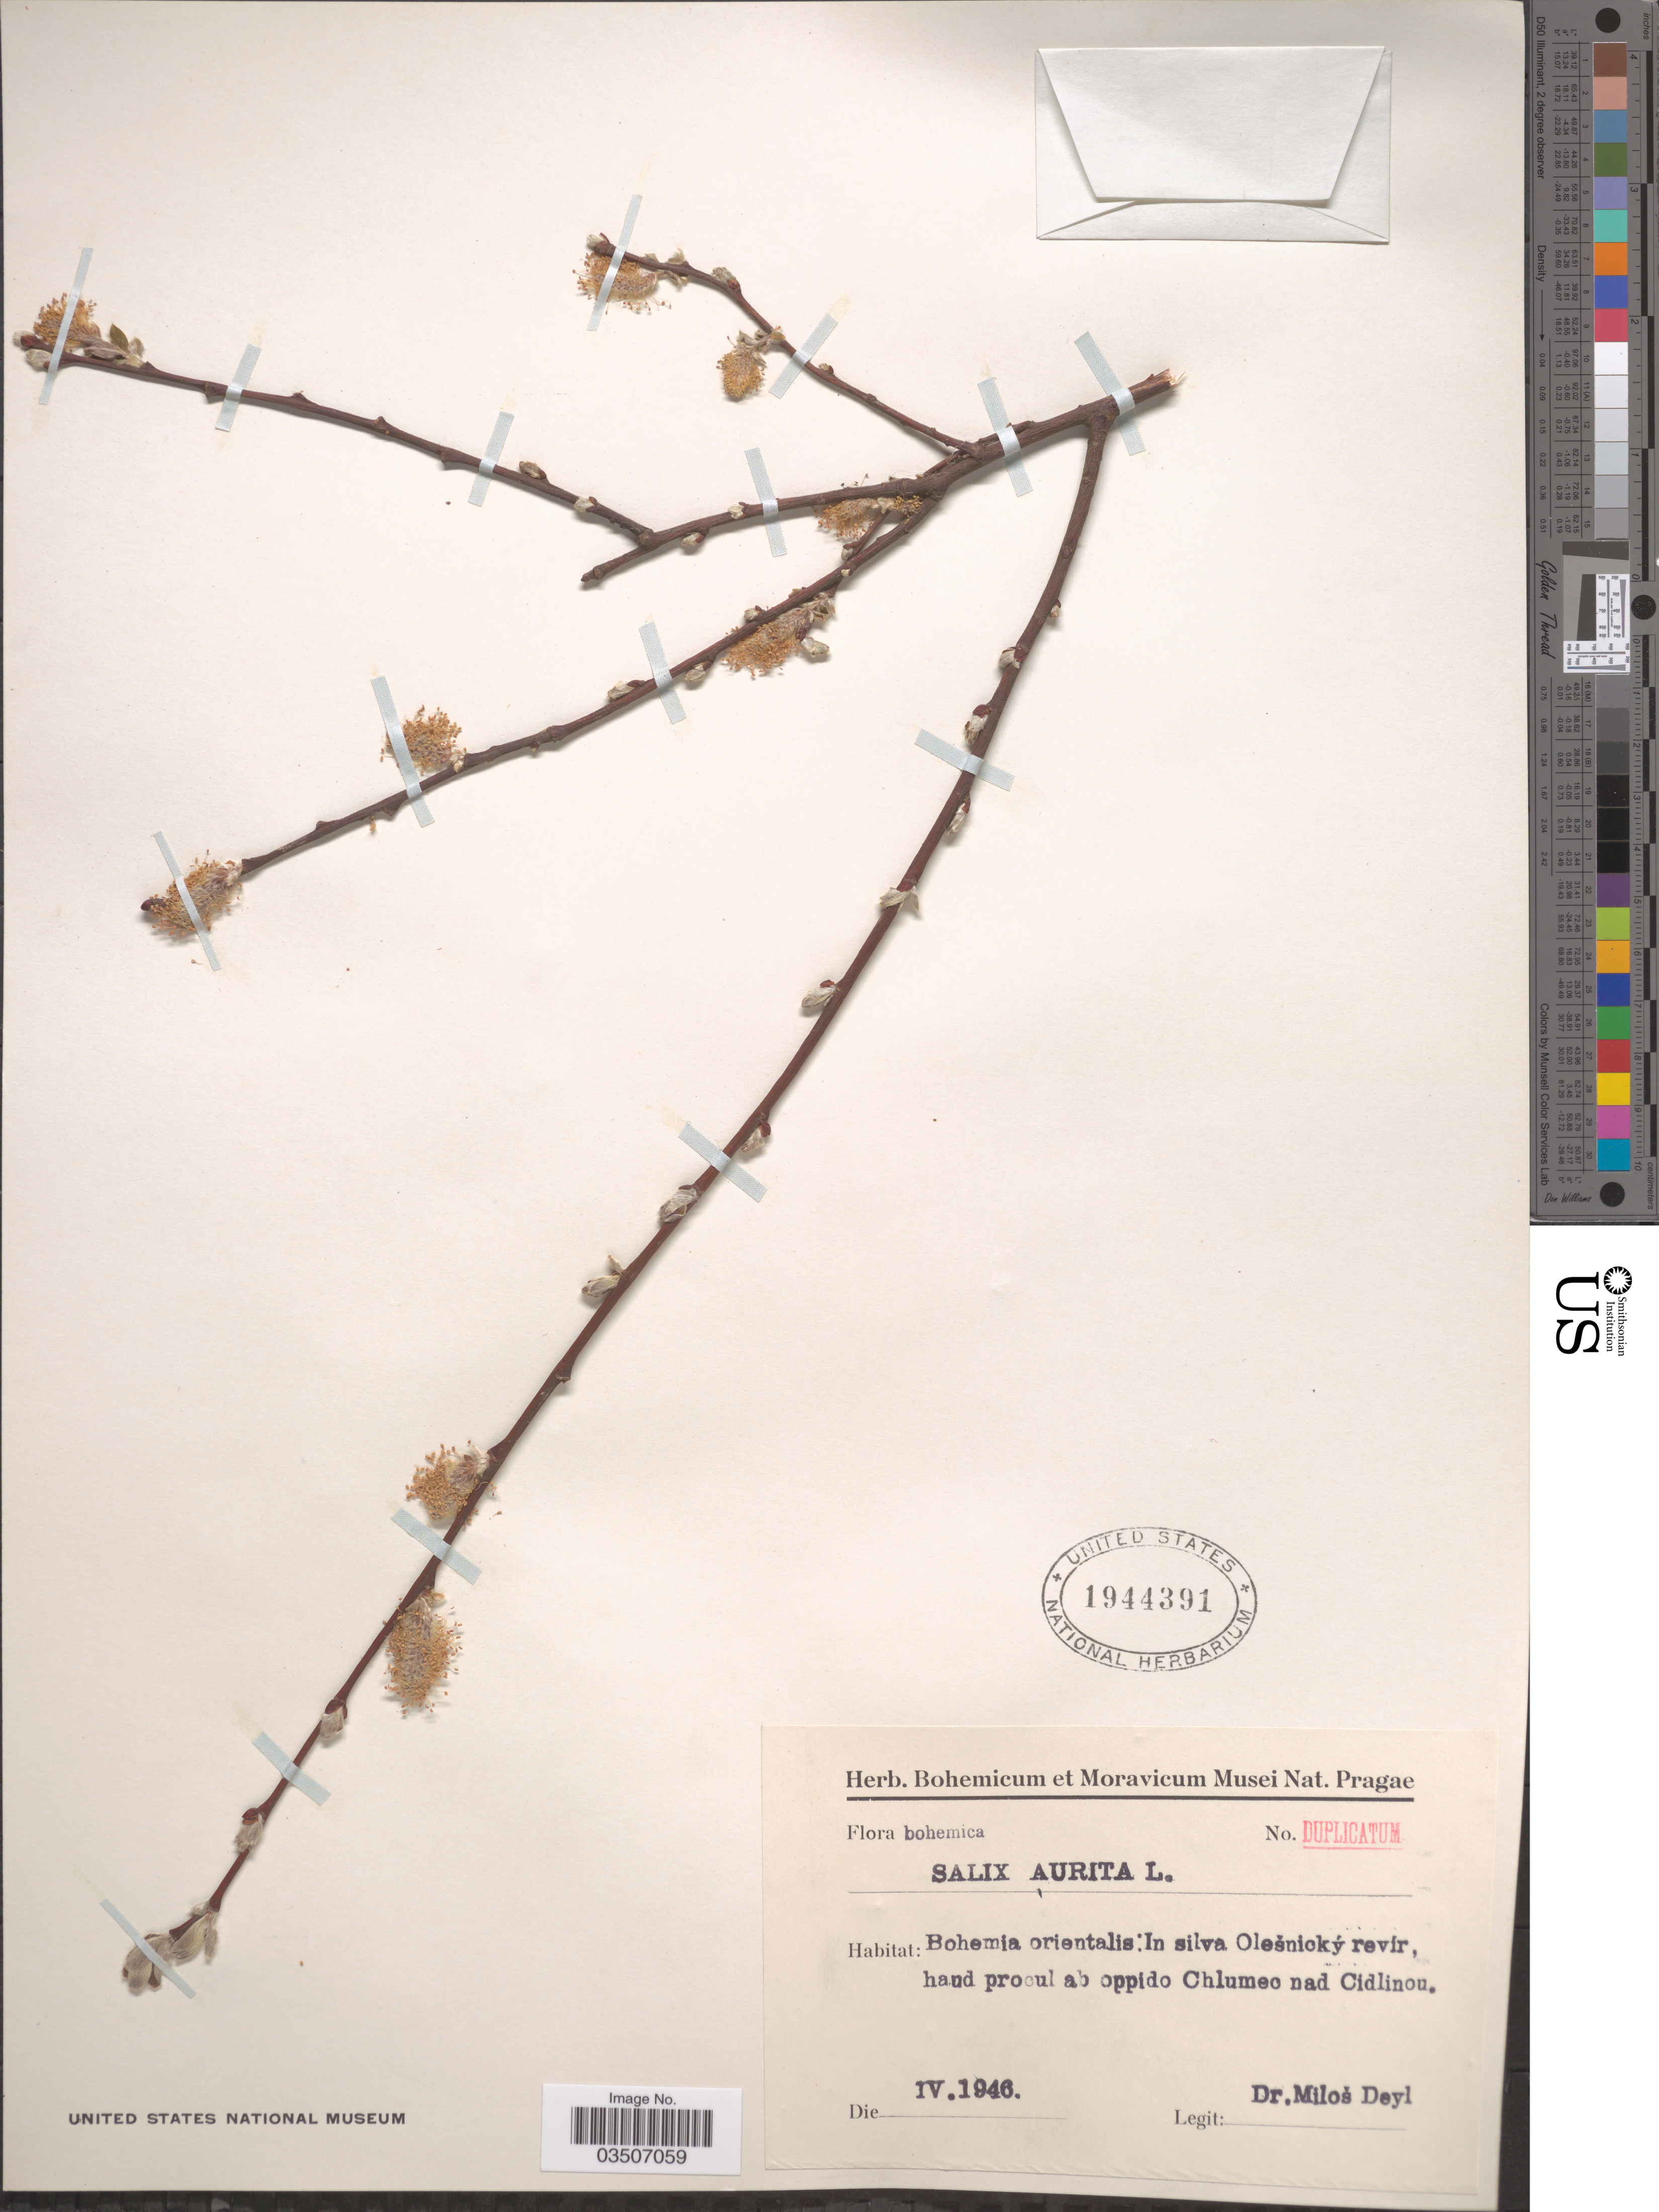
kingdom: Plantae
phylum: Tracheophyta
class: Magnoliopsida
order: Malpighiales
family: Salicaceae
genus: Salix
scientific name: Salix aurita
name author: L.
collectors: M. Deyl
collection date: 1946-04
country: Czechia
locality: Bohemia orientalis: In silva Olesnicky revir, hand procul ab oppido Chlumec and Cidlinou.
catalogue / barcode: US 1944391